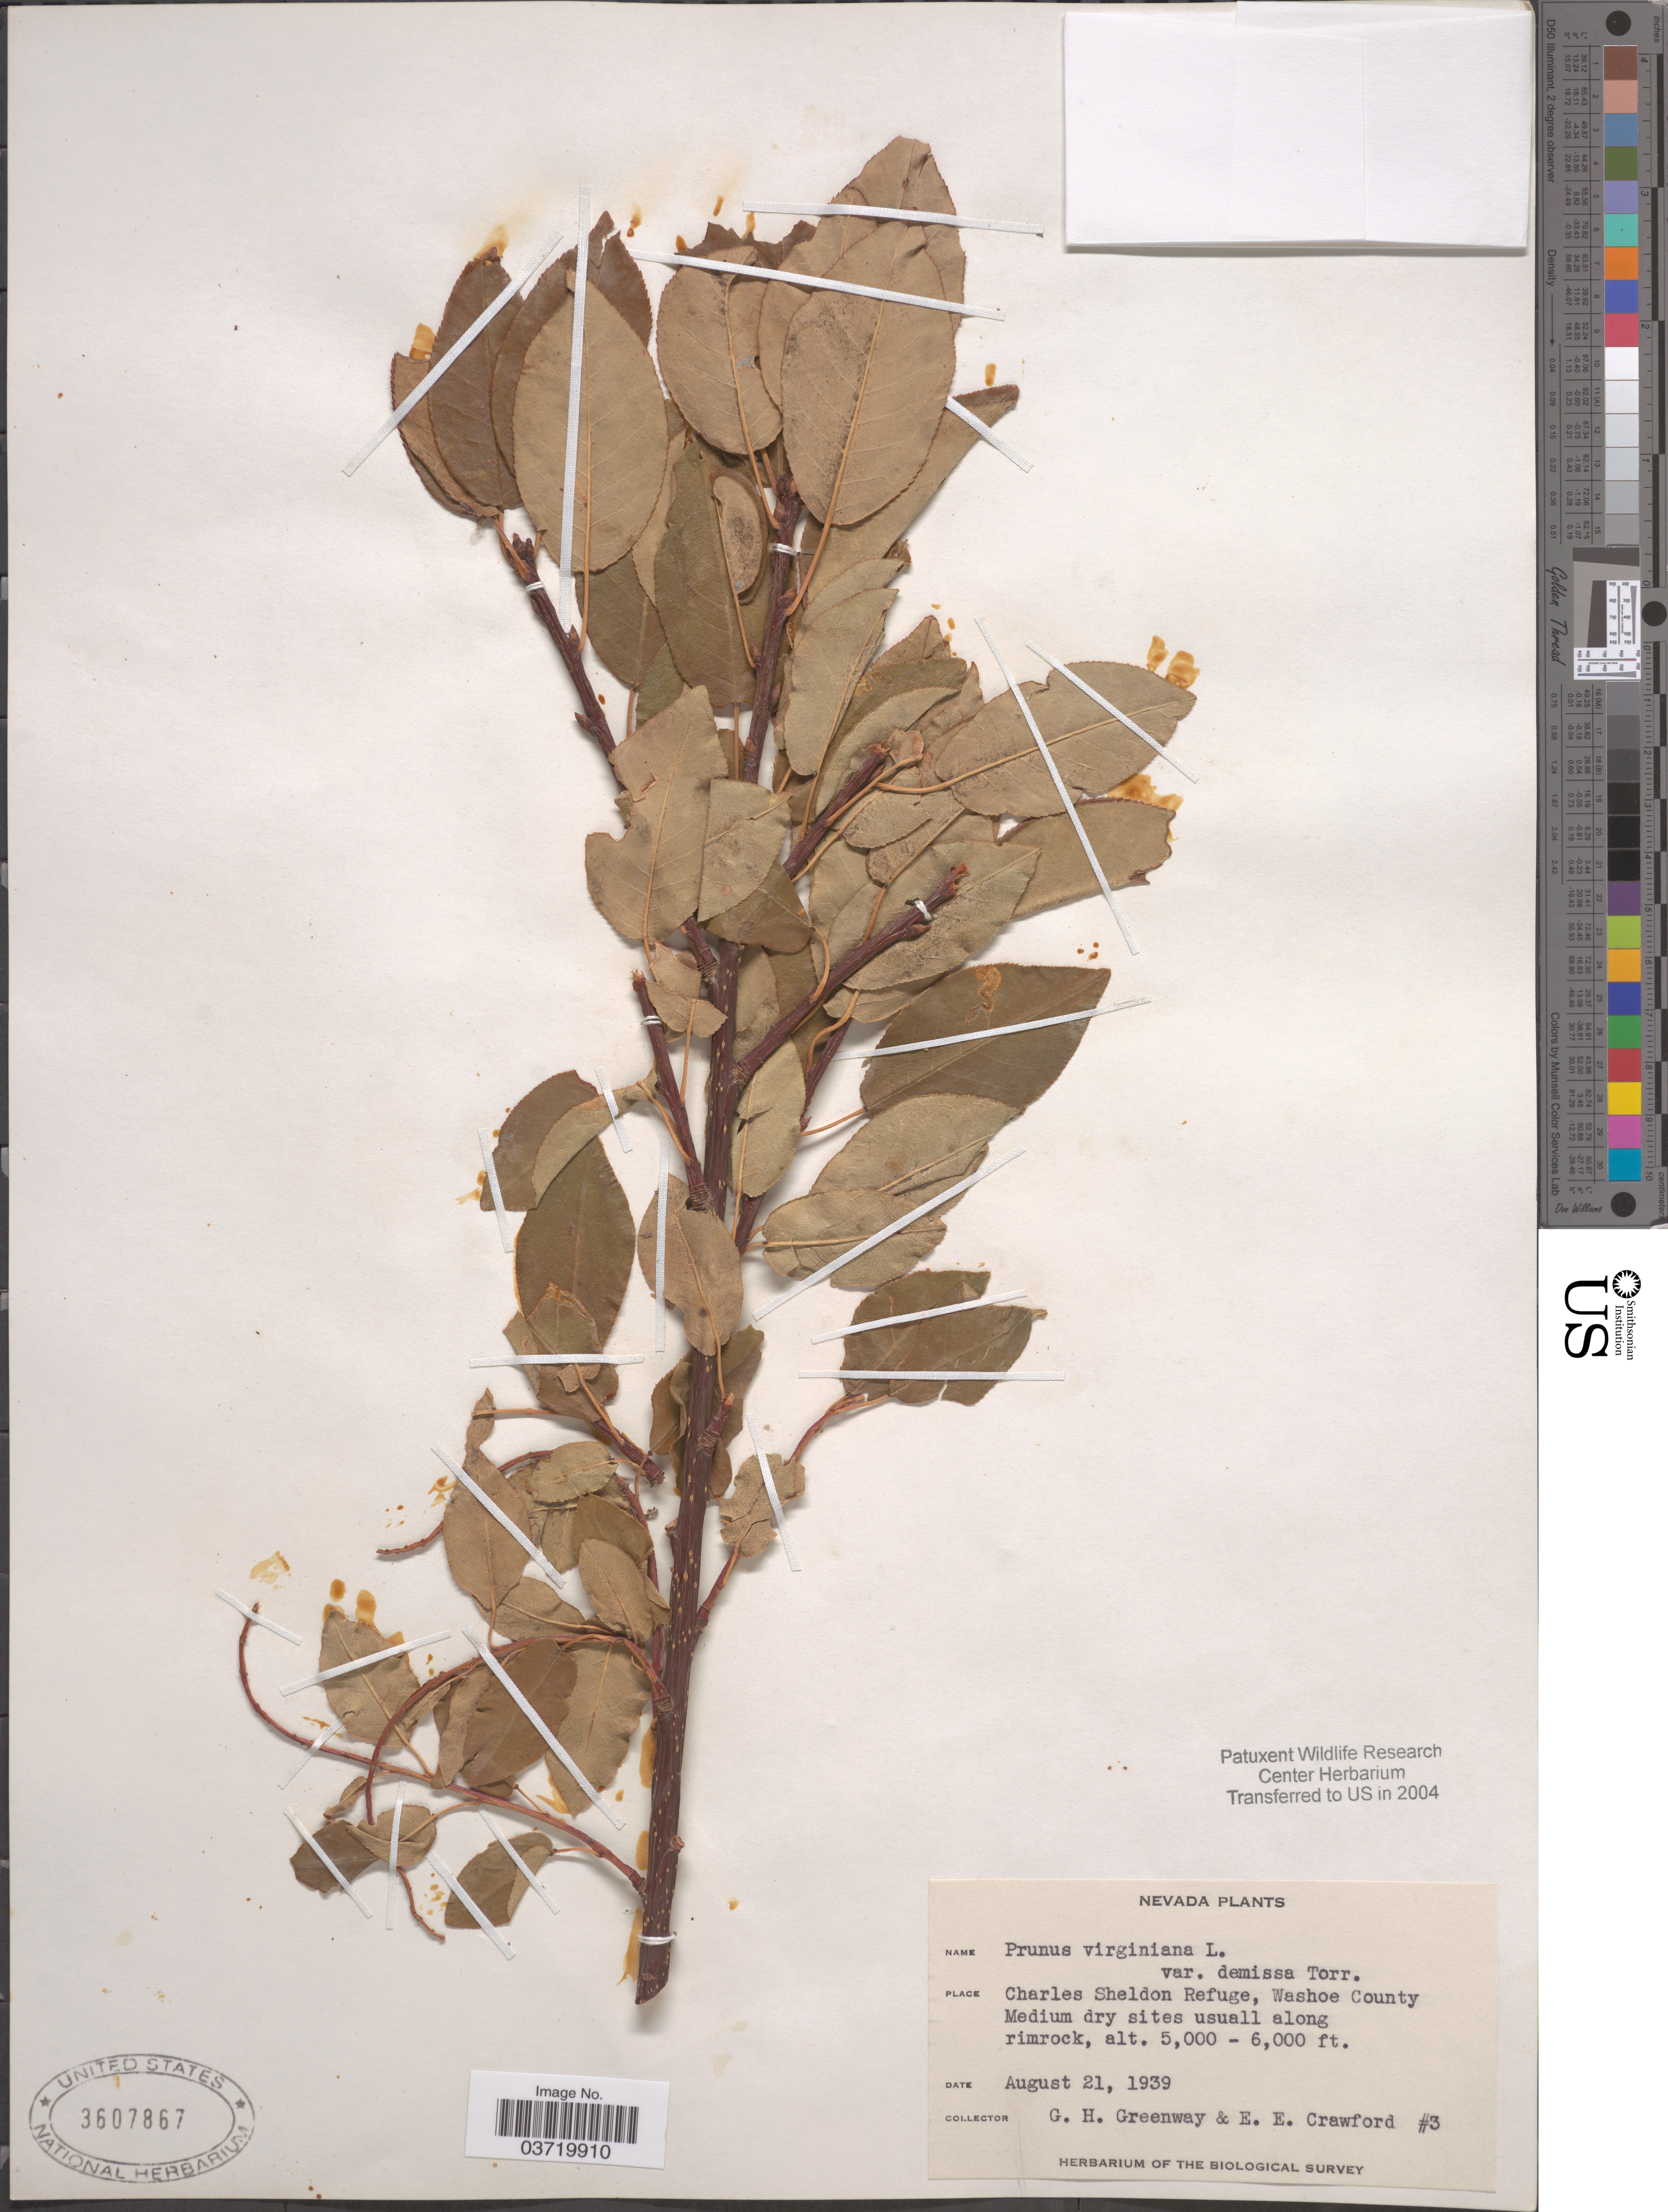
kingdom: Plantae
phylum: Tracheophyta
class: Magnoliopsida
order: Rosales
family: Rosaceae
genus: Prunus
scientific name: Prunus virginiana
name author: L.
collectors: G. Greenway & E. Crawford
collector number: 3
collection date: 1939-08-21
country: United States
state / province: Nevada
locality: Charles Sheldon Refuge, Washoe County.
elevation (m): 1524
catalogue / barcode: US 3607867